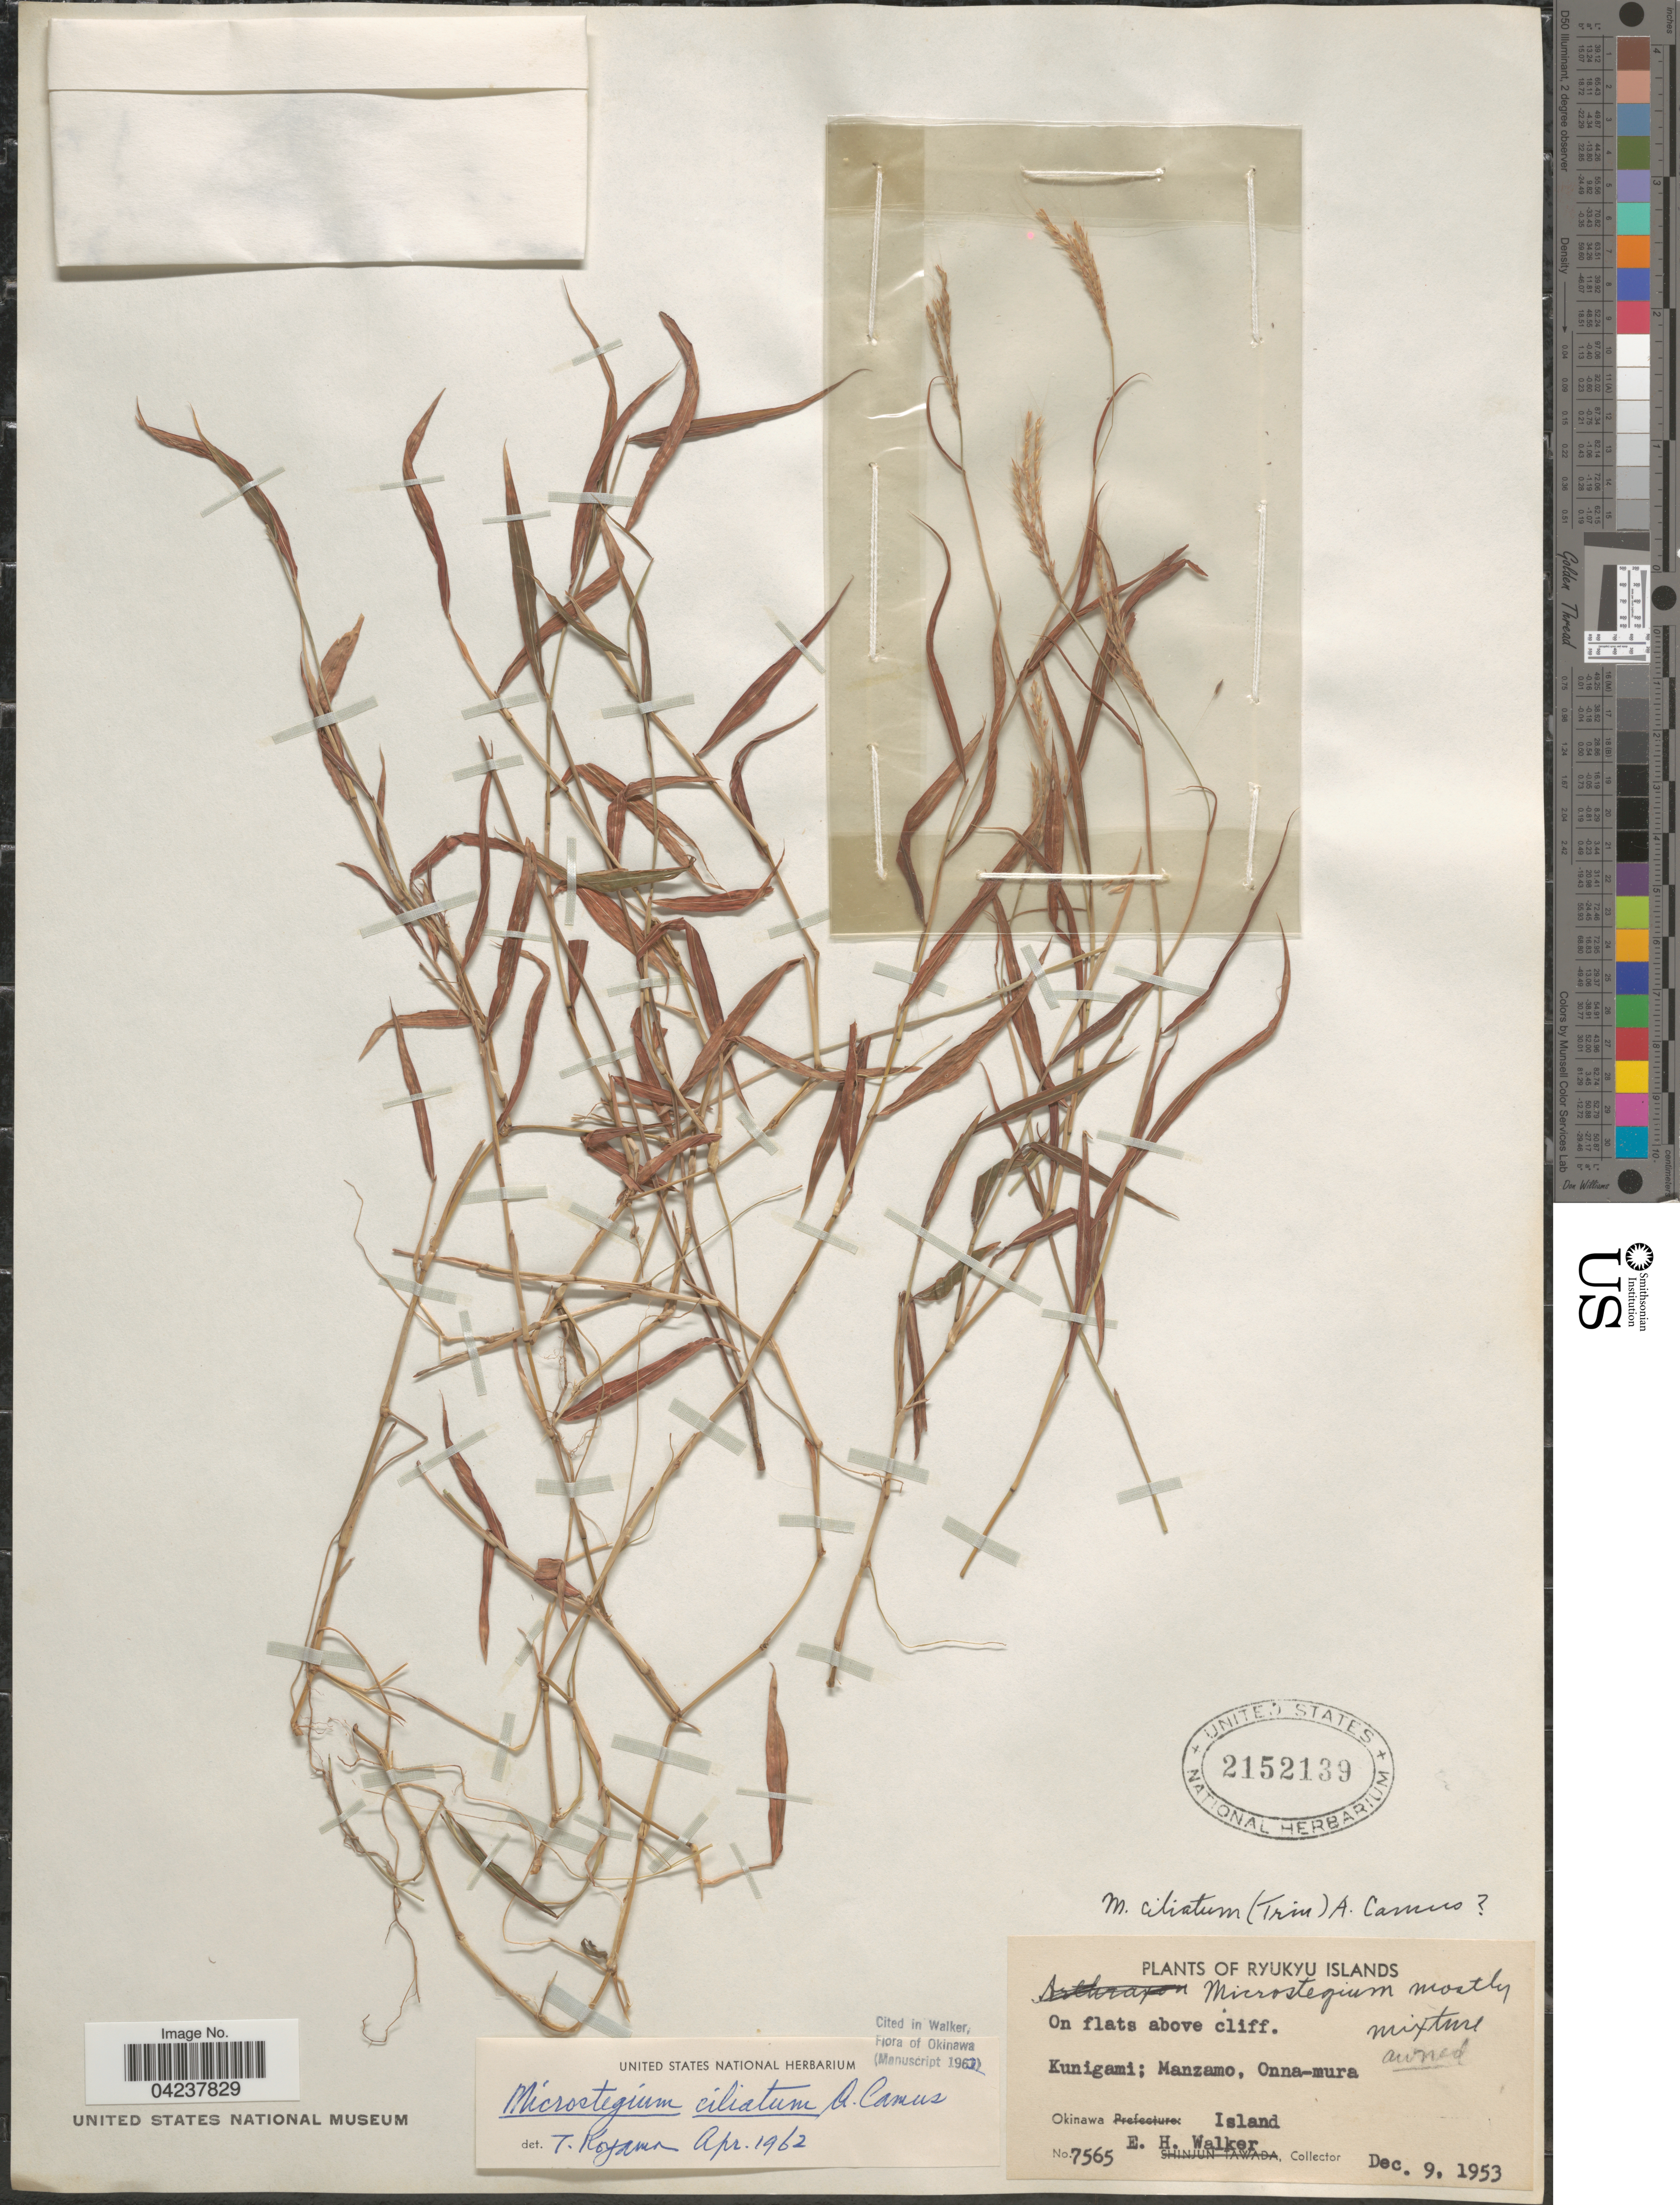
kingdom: Plantae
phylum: Tracheophyta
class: Liliopsida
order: Poales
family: Poaceae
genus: Microstegium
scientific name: Microstegium ciliatum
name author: (Trin.) A. Camus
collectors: E. H. Walker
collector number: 7565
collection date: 1953-12-09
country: Japan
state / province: Okinawa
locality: Ryukyu Islands. On flats above cliff. Kunigami; Manzamo, Onna-mura. Okinawa Island.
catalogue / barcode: US 2152139